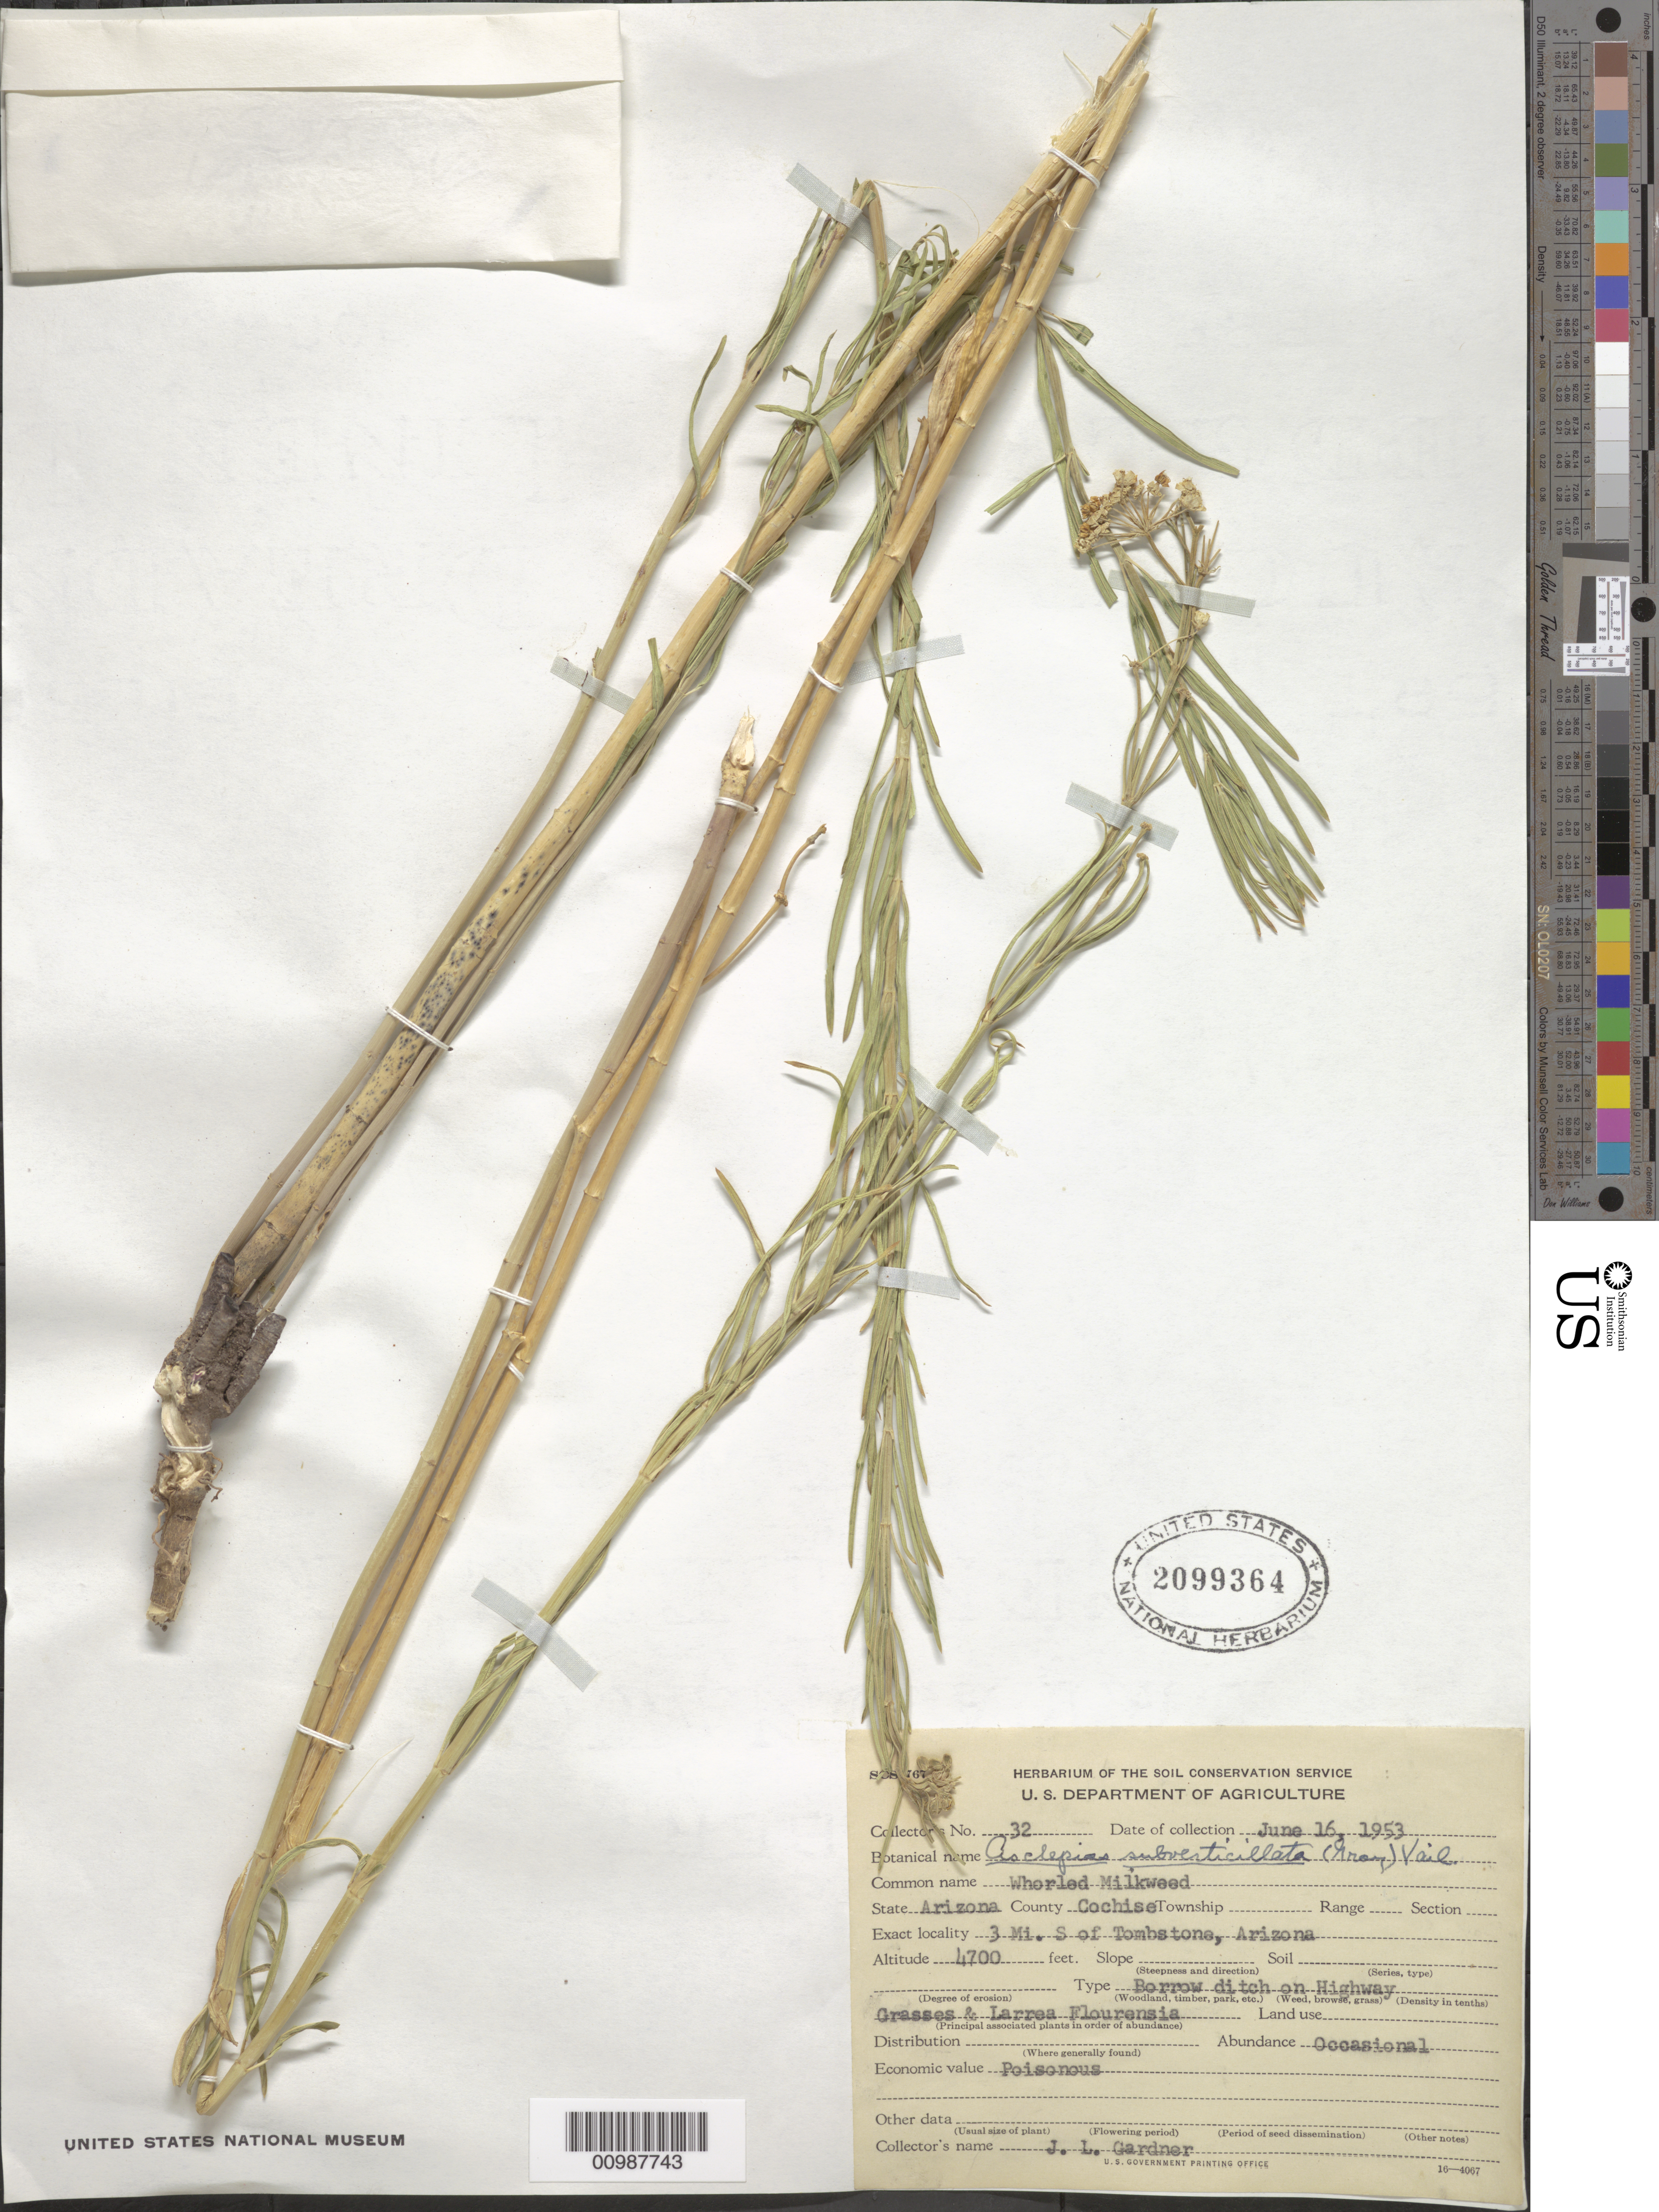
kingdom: Plantae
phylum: Tracheophyta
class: Magnoliopsida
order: Gentianales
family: Apocynaceae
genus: Asclepias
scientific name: Asclepias subverticillata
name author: (A. Gray) Vail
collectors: J. L. Gardner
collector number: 32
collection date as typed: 16 Jun 1953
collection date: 1953-06-16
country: United States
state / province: Arizona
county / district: Cochise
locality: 3 miles S of Tombstone; borrow ditch on highway; grasses and Larrea Flourensia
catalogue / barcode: US 2099364